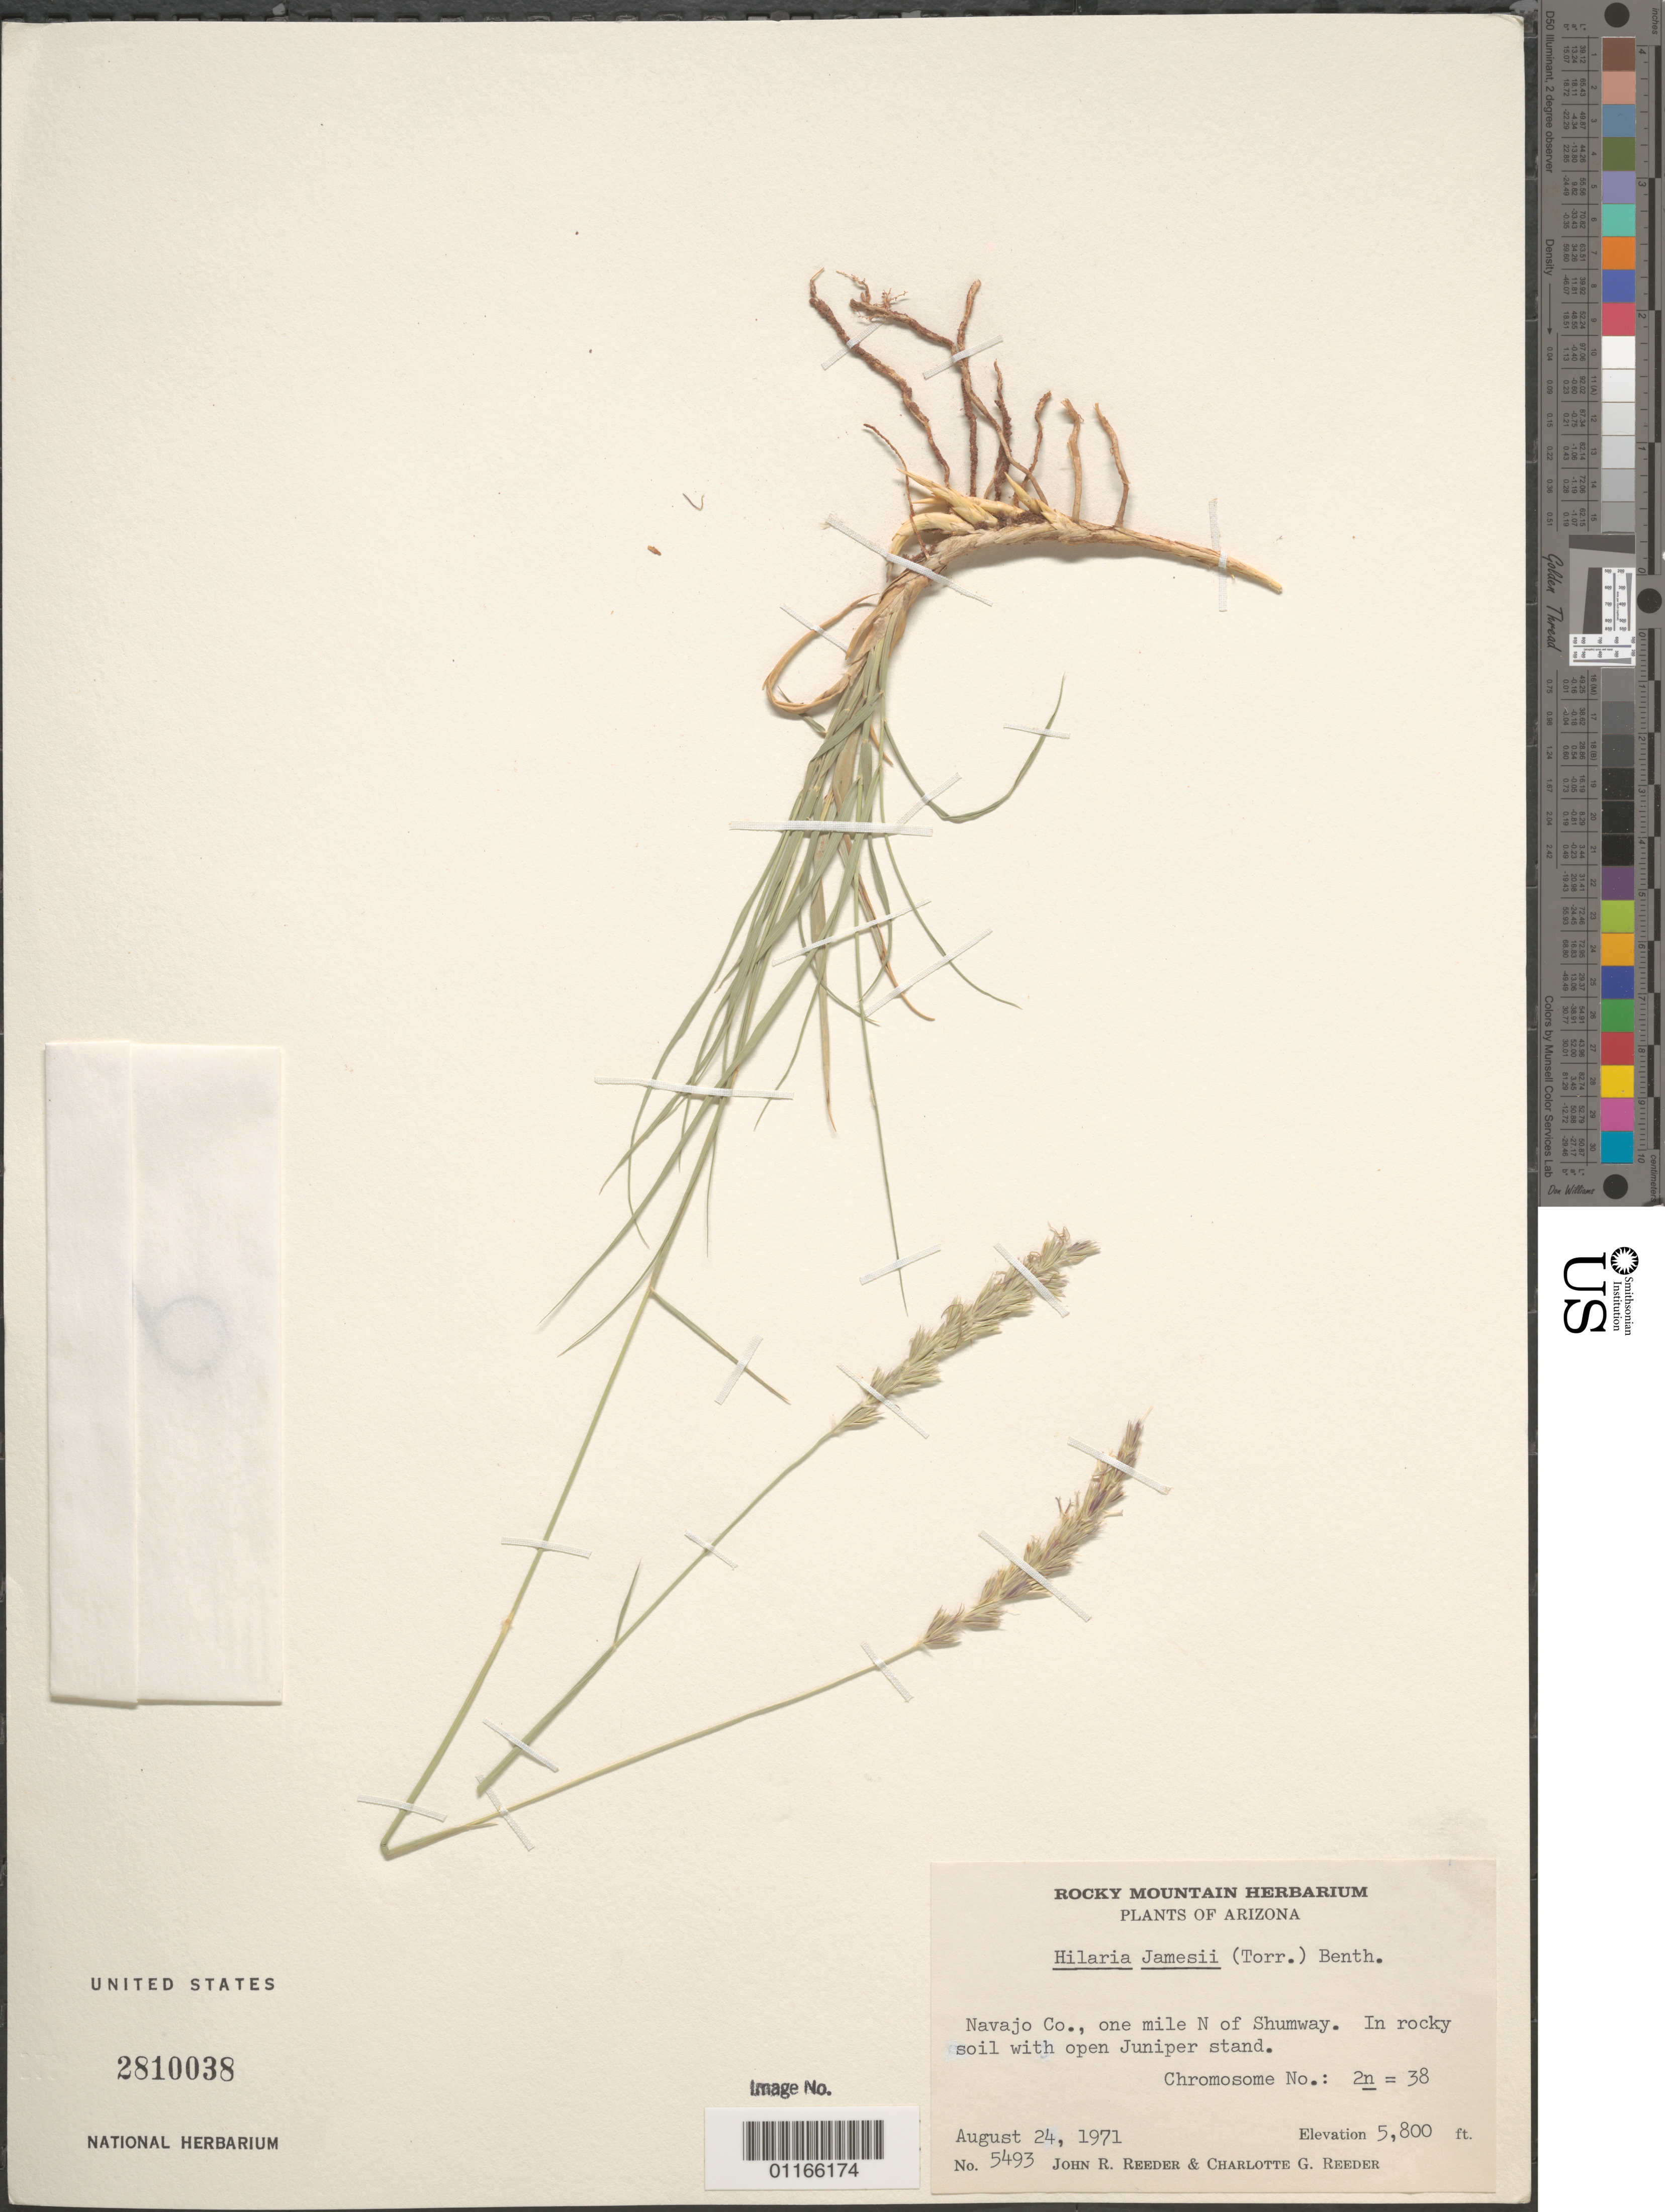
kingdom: Plantae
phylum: Tracheophyta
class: Liliopsida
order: Poales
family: Poaceae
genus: Hilaria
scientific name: Hilaria jamesii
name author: (Torr.) Benth.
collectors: J. R. Reeder & C. G. Reeder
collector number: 5493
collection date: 1971-08-24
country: United States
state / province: Arizona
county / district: Navajo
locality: one mile N of Shumway.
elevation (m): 1768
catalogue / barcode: US 2810038